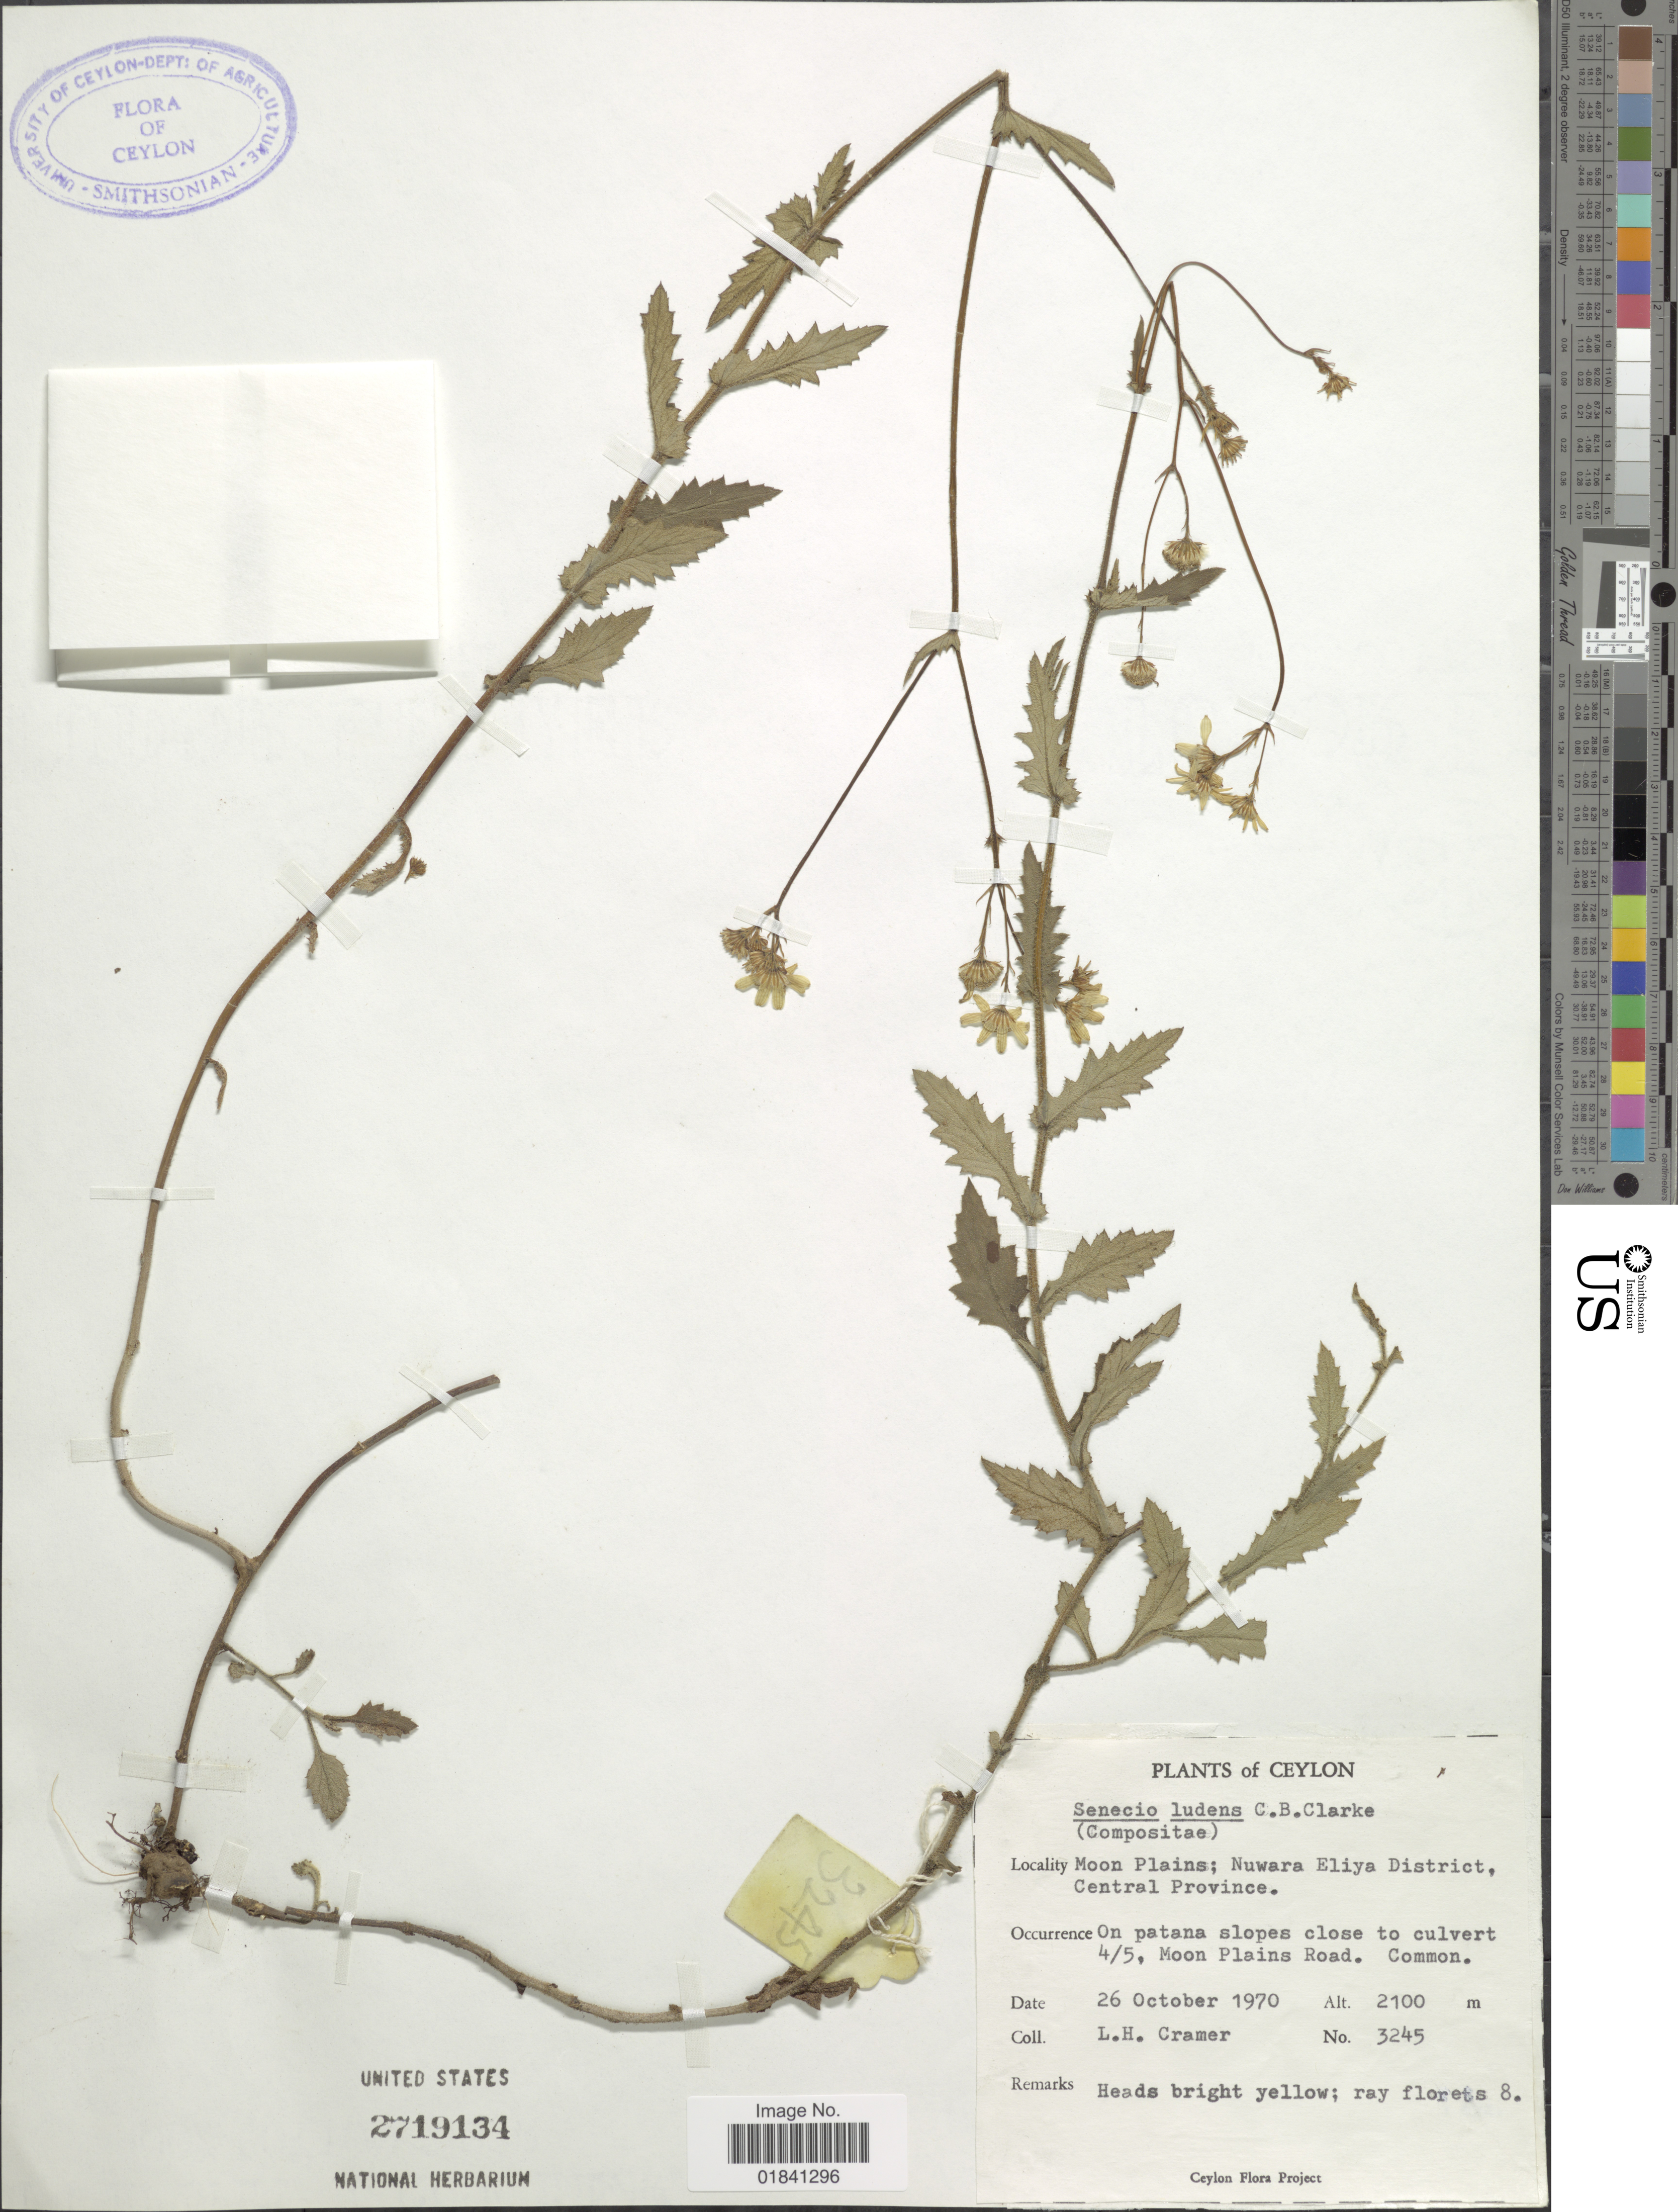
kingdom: Plantae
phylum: Tracheophyta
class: Magnoliopsida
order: Asterales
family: Asteraceae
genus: Senecio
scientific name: Senecio ludens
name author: Clarke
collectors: L. H. Cramer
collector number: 3245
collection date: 1970-10-26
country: Sri Lanka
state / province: Central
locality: Ceylon, Moon Plains, Nuwara Eliya District, Central Province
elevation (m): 2100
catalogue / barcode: US 2719134